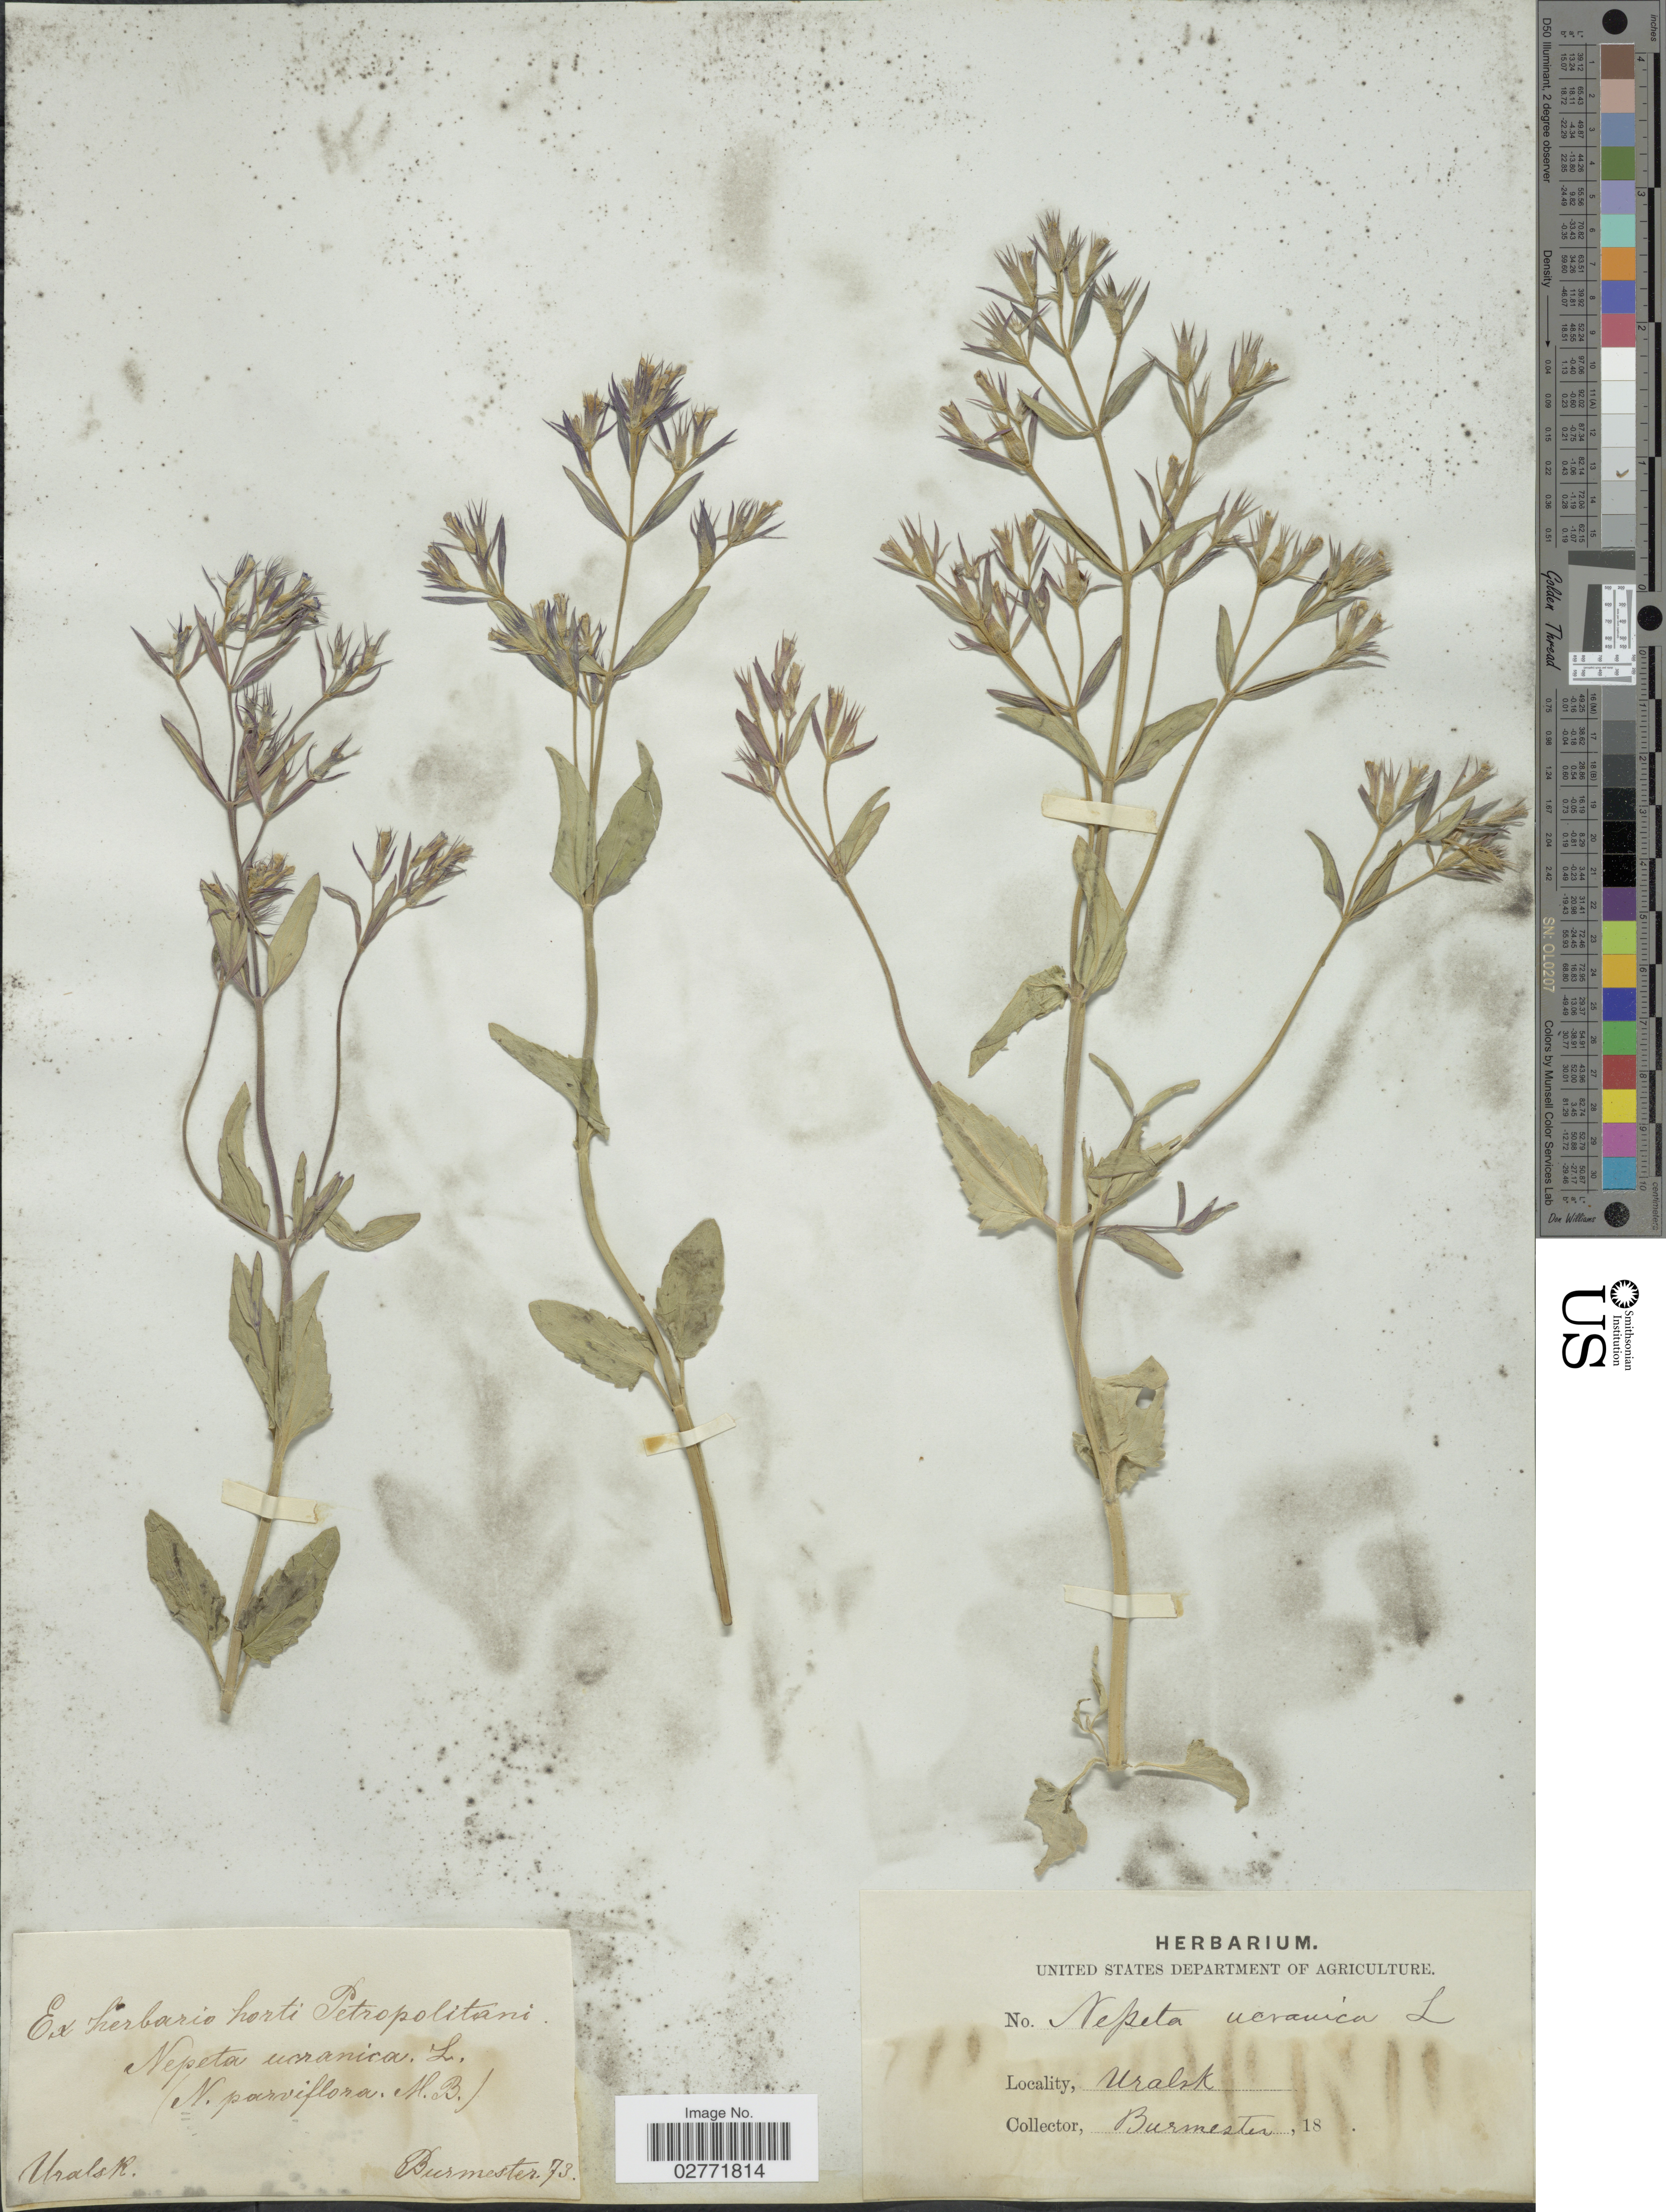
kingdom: Plantae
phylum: Tracheophyta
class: Magnoliopsida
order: Lamiales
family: Lamiaceae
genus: Nepeta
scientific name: Nepeta ucranica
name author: L.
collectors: Burmester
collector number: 73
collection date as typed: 18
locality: Uralsk